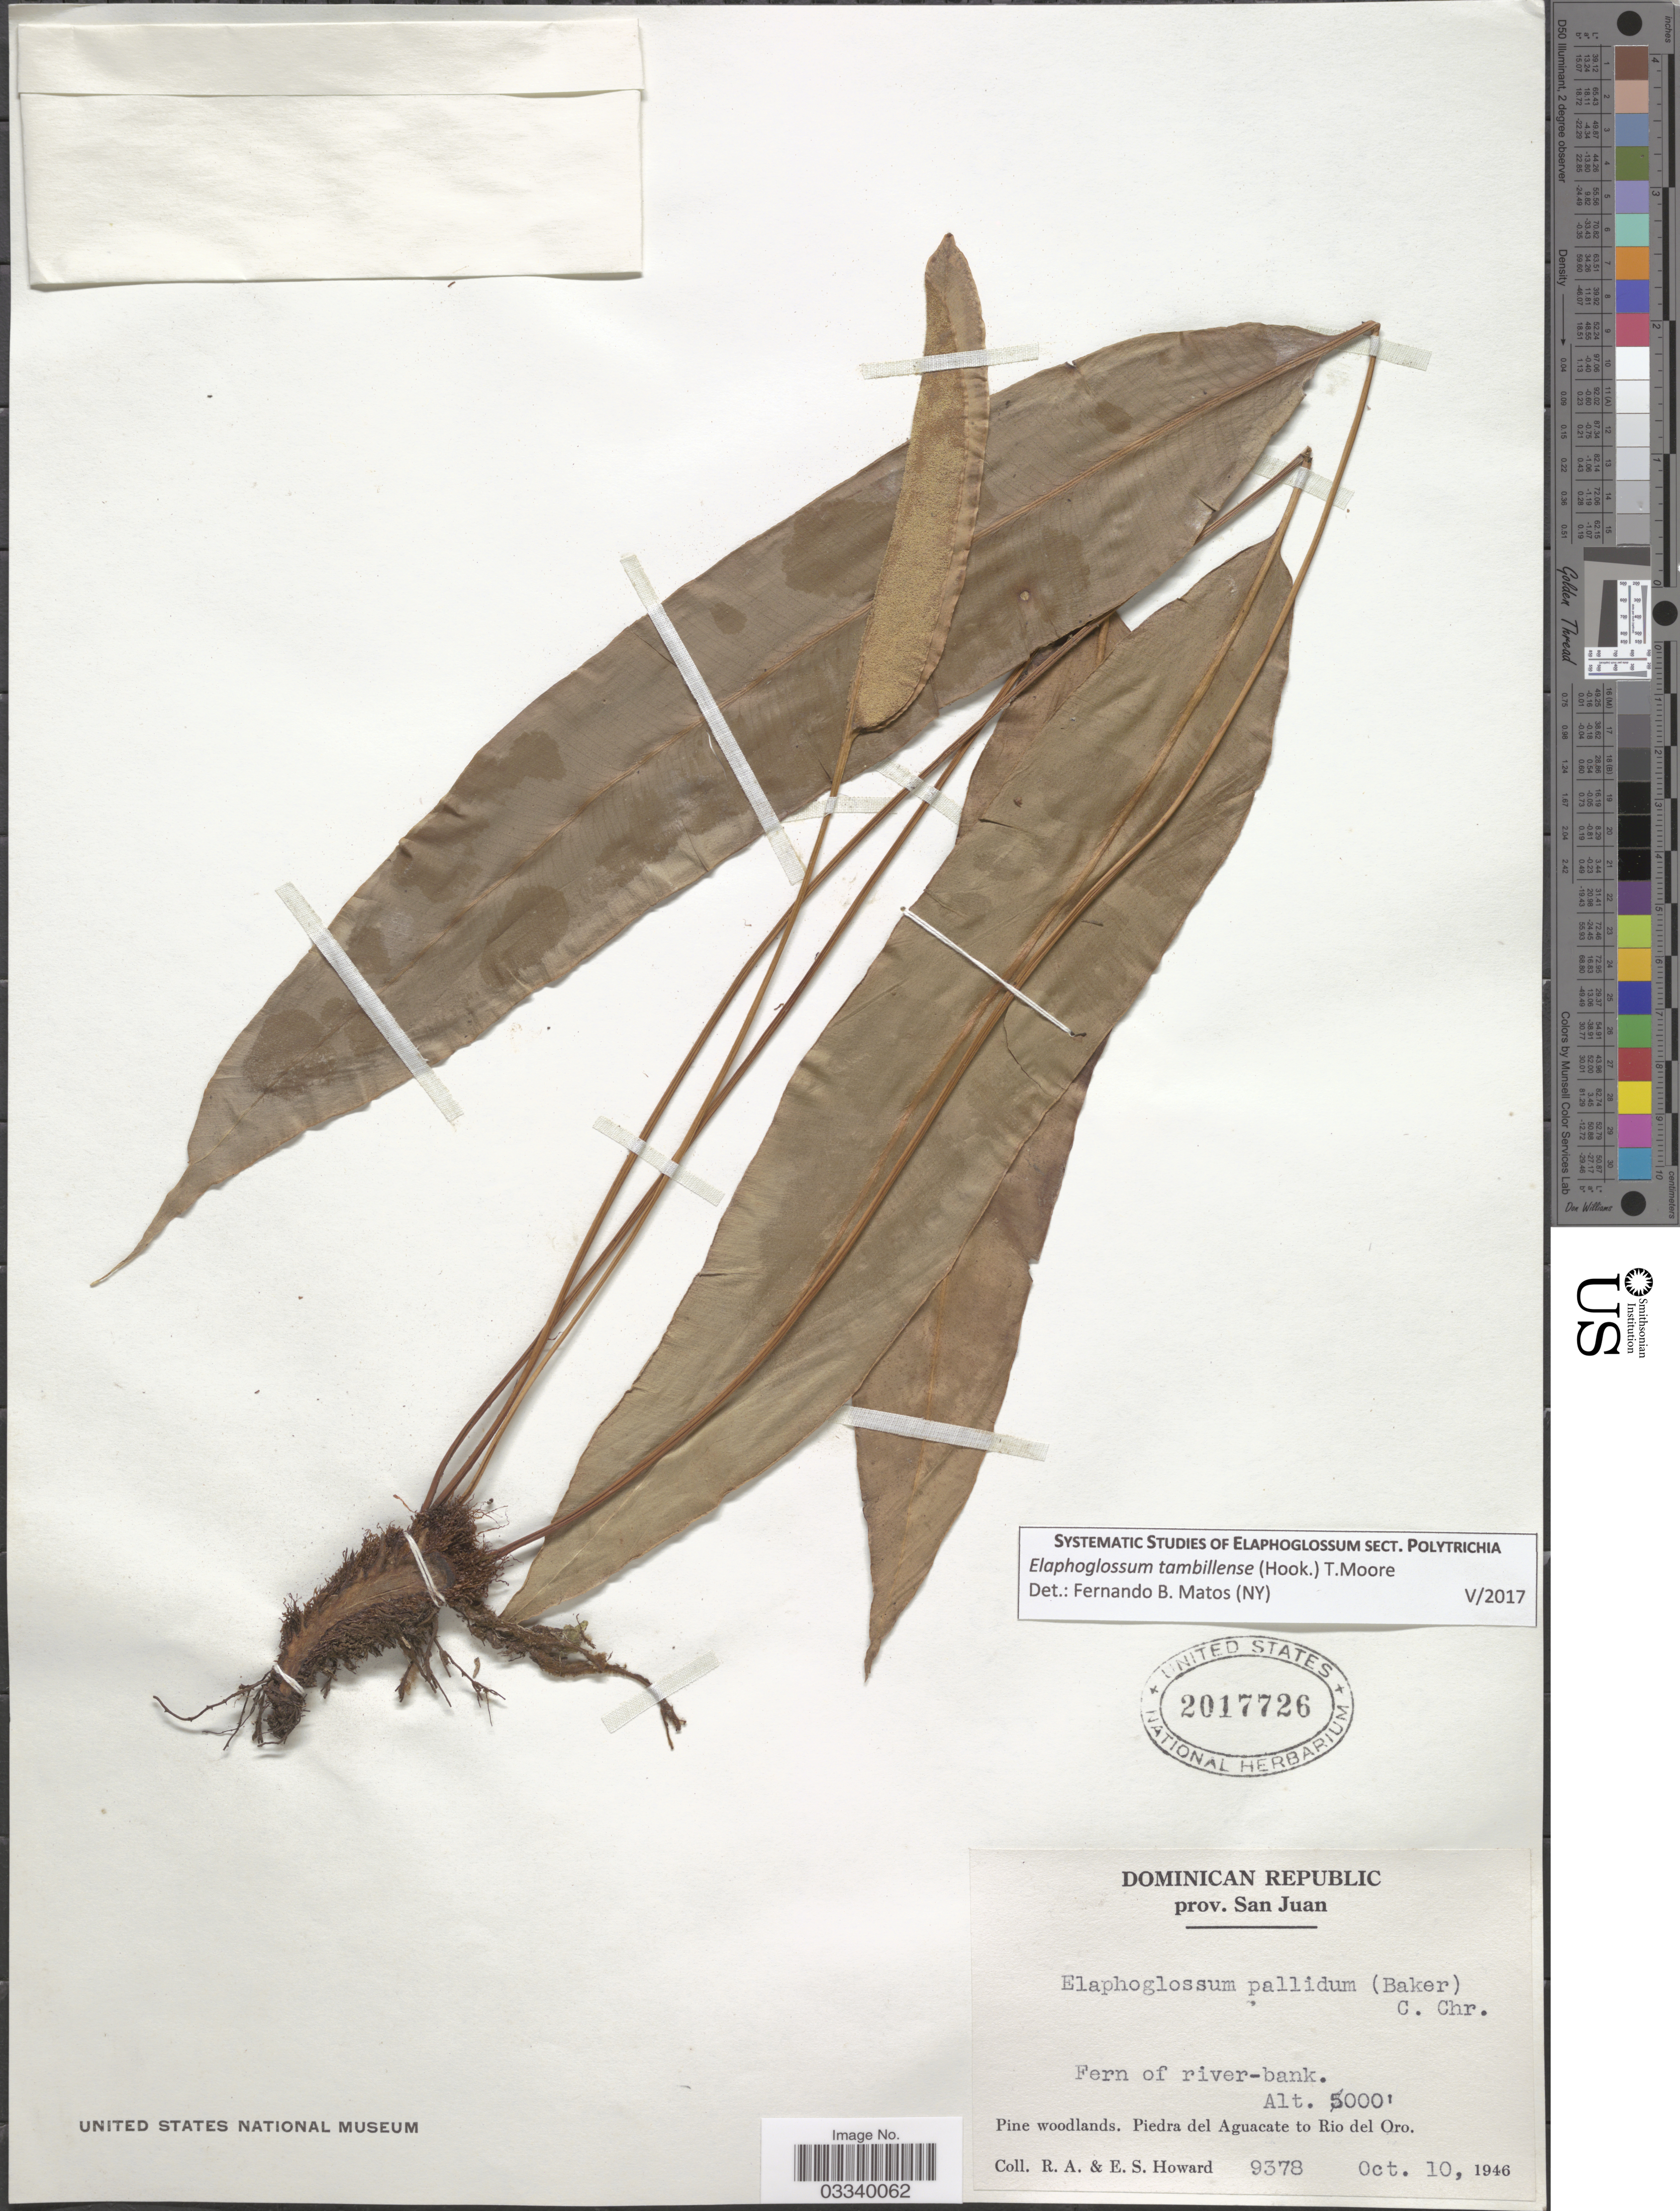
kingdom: Plantae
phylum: Tracheophyta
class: Polypodiopsida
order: Polypodiales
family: Dryopteridaceae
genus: Elaphoglossum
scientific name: Elaphoglossum tambillense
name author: (Hook.) T. Moore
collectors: R. A. Howard & E. S. Howard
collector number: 9378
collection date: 1946-10-10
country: Dominican Republic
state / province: San Juan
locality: Fern of river-bank. Pine woodlands. Piedra del Aguacate to Rio del Oro.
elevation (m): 1524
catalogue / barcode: US 2017726